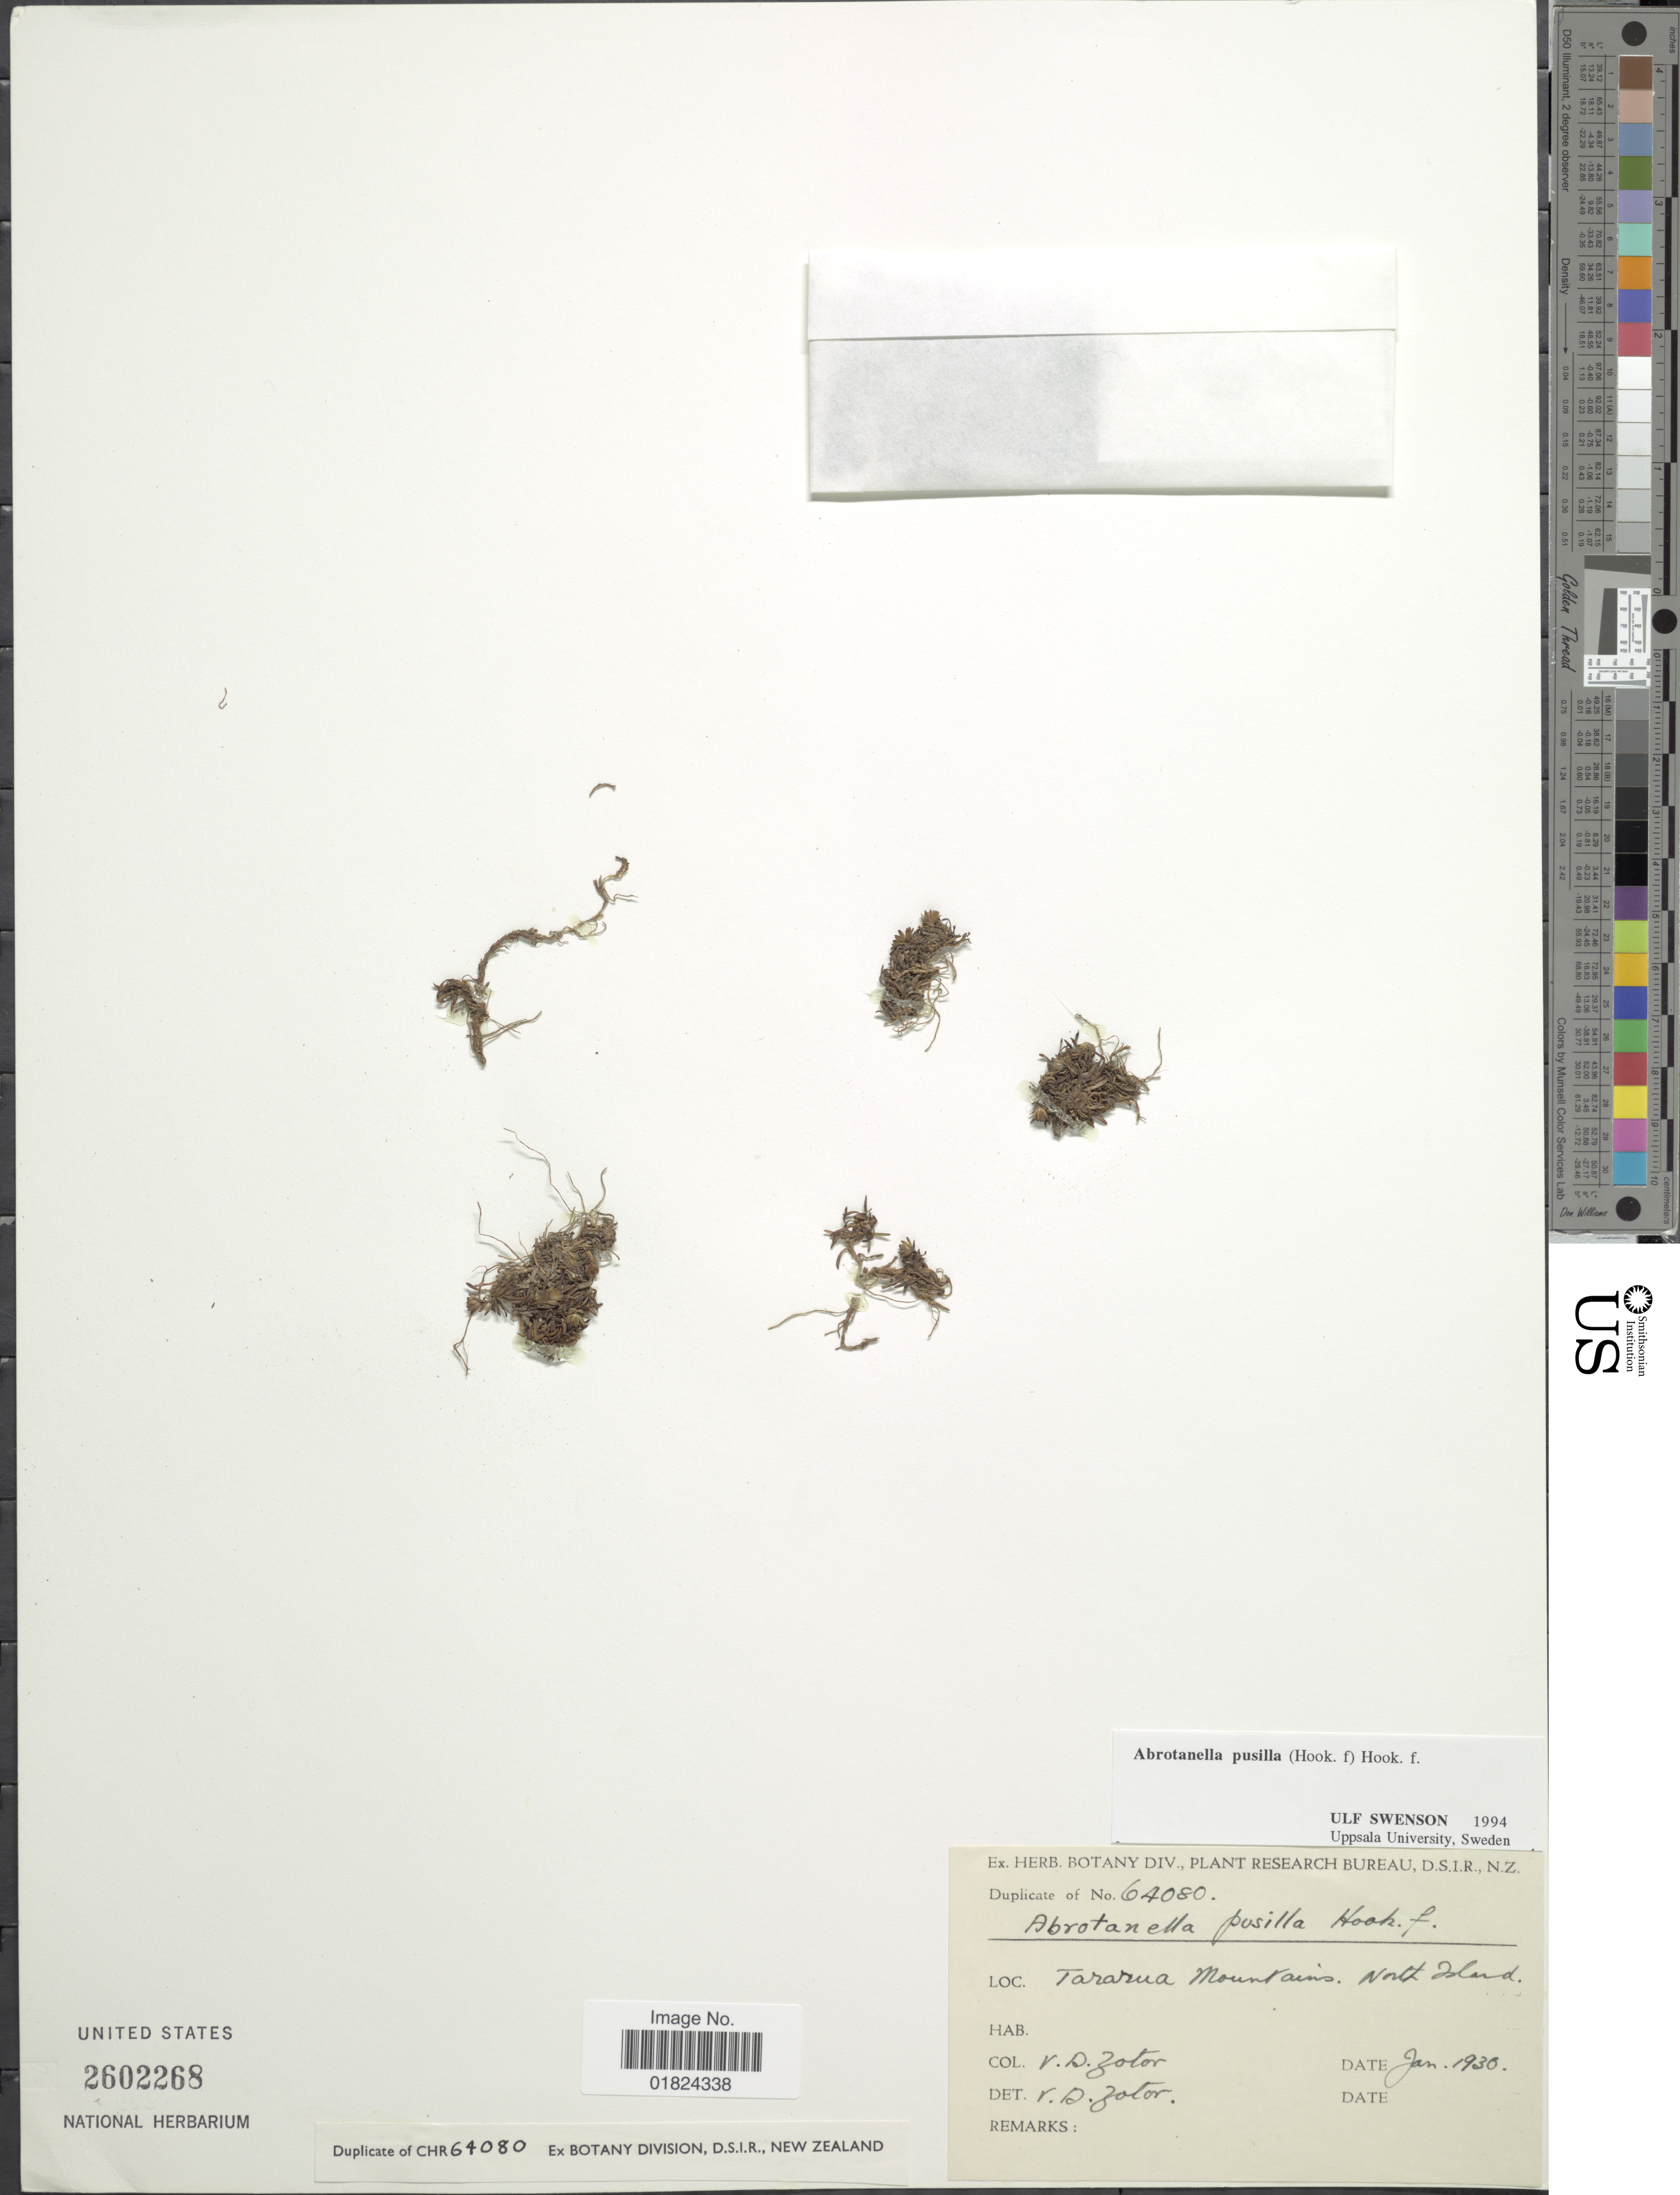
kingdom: Plantae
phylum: Tracheophyta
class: Magnoliopsida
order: Asterales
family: Asteraceae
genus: Abrotanella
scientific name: Abrotanella pusilla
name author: Hook. f.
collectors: V. Zotov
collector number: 64080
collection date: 1930-01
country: New Zealand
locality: Tararua Mountains, North Island.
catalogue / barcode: US 2602268